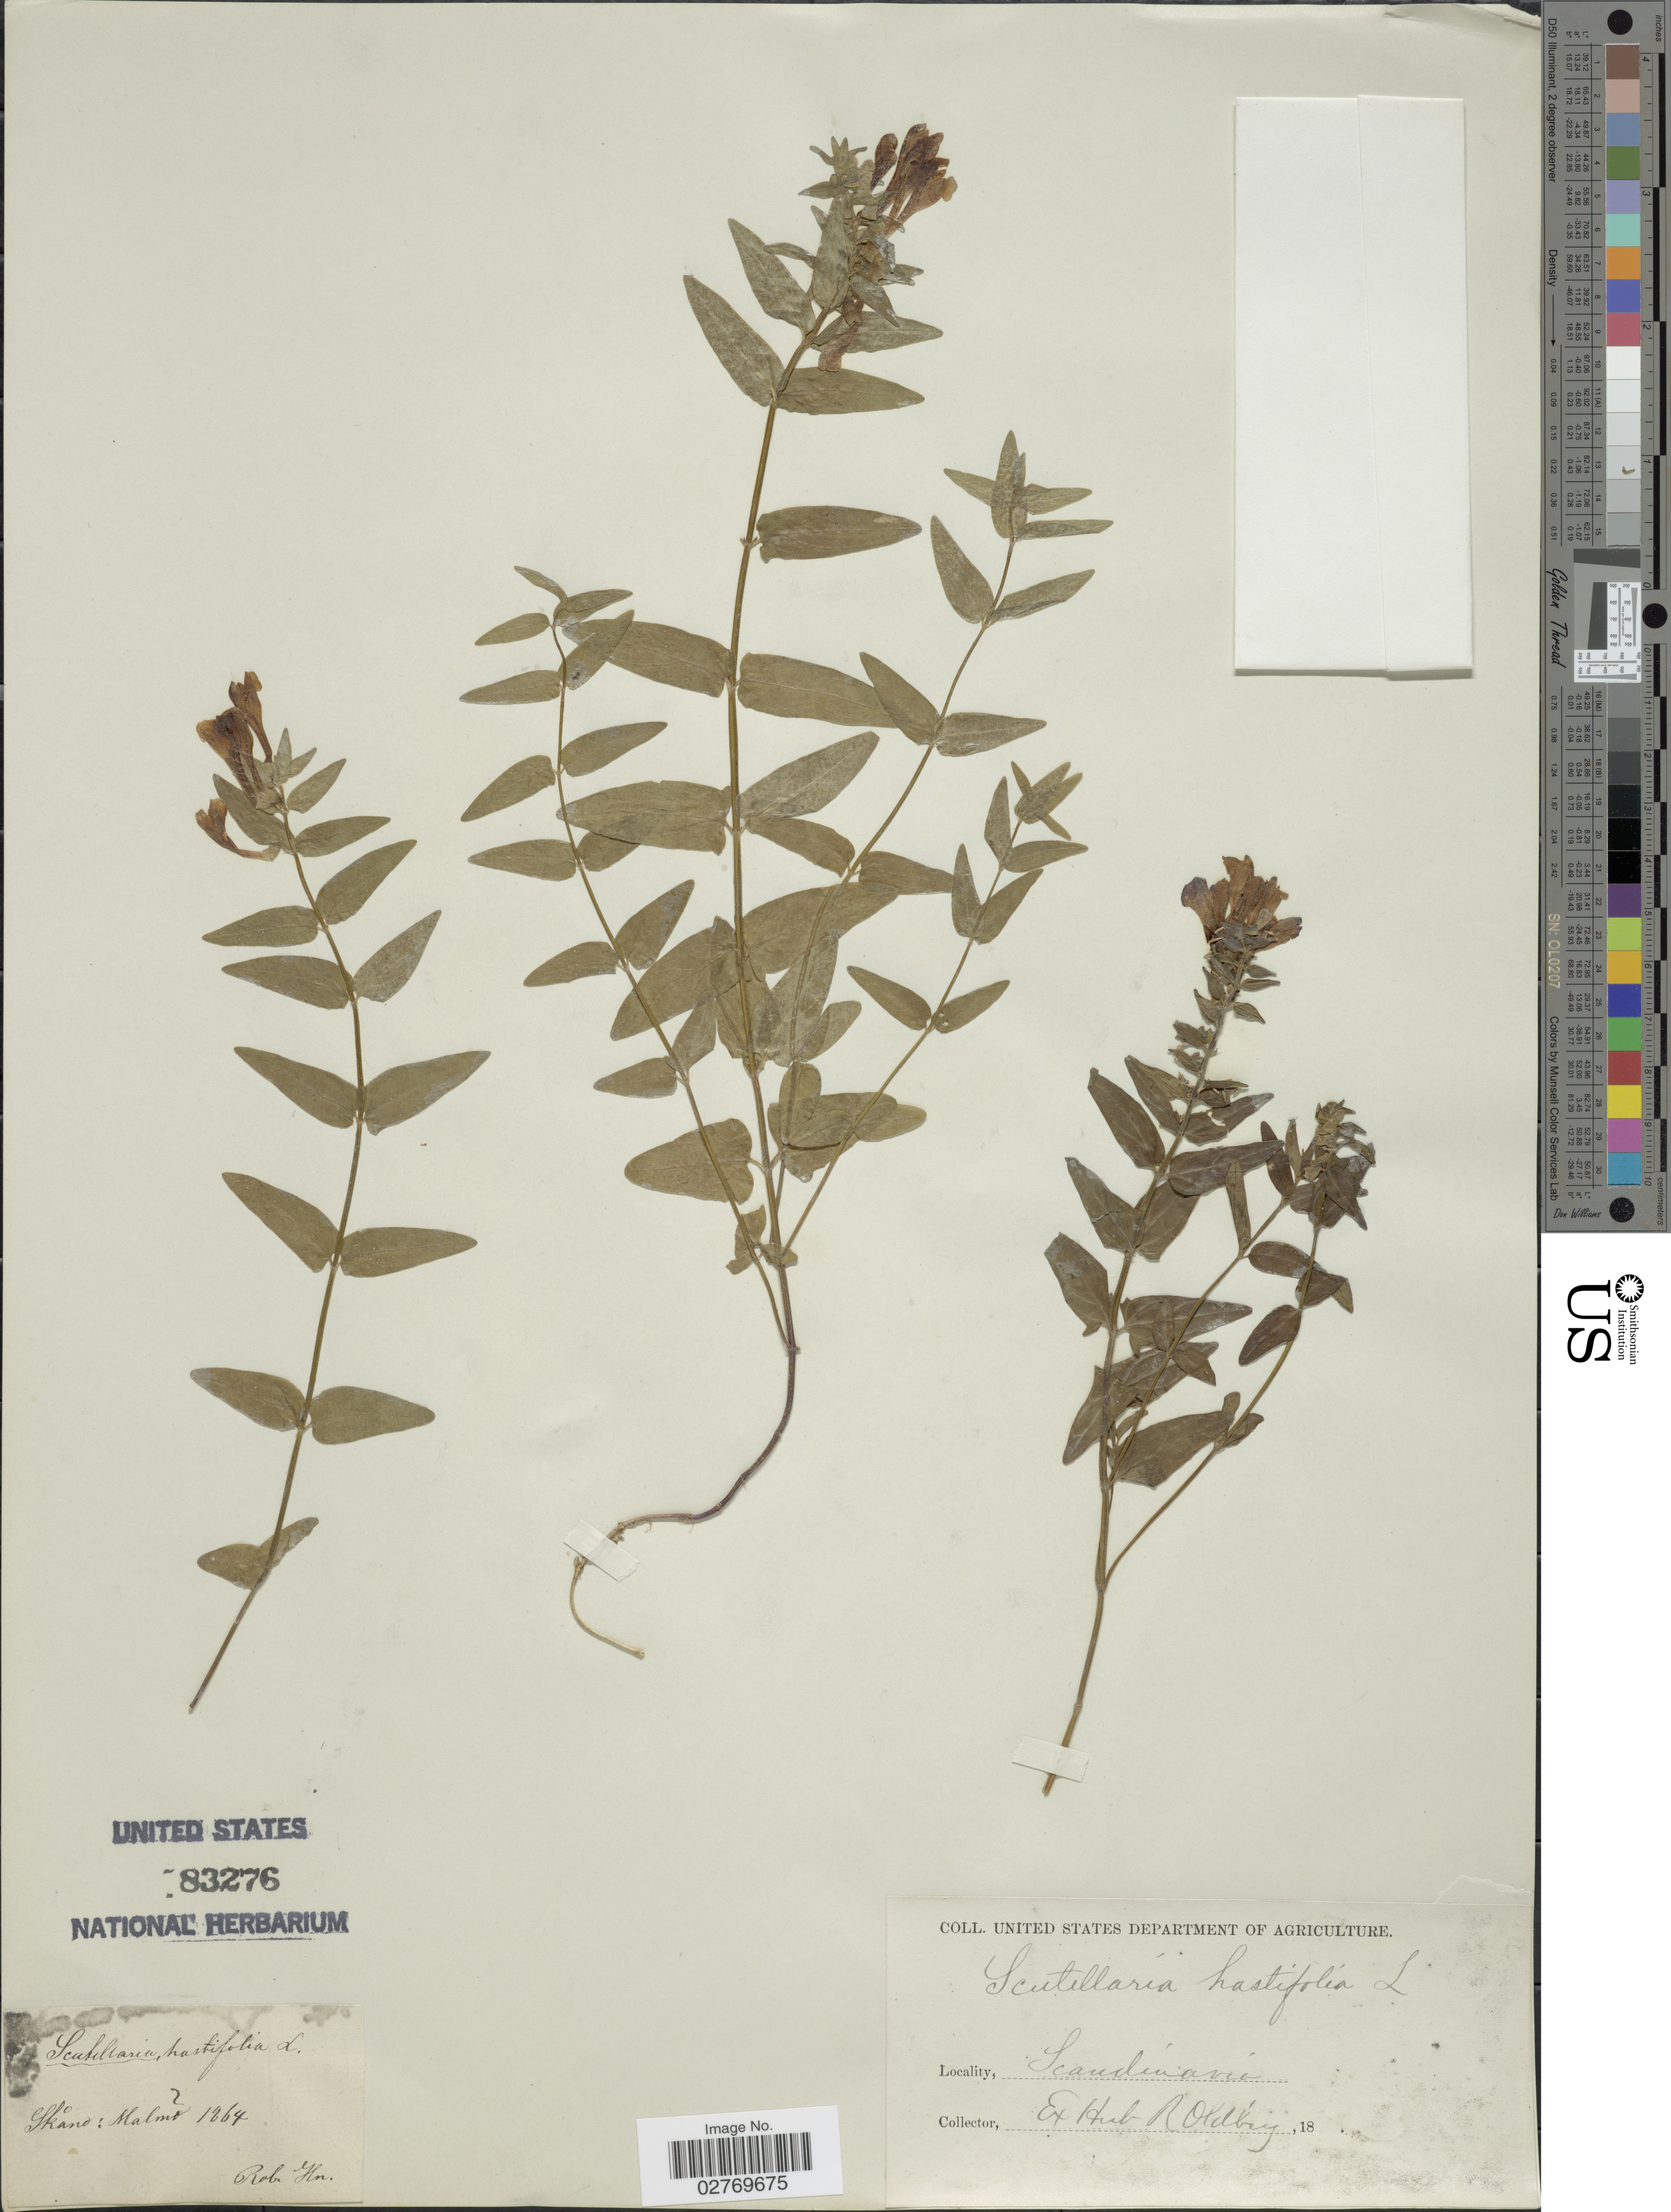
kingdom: Plantae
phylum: Tracheophyta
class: Magnoliopsida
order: Lamiales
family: Lamiaceae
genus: Scutellaria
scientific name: Scutellaria hastifolia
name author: L.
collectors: ex herb. R. Oldberg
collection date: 1864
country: Sweden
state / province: Skåne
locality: Malmo. Scandinavia.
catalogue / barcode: US 83276